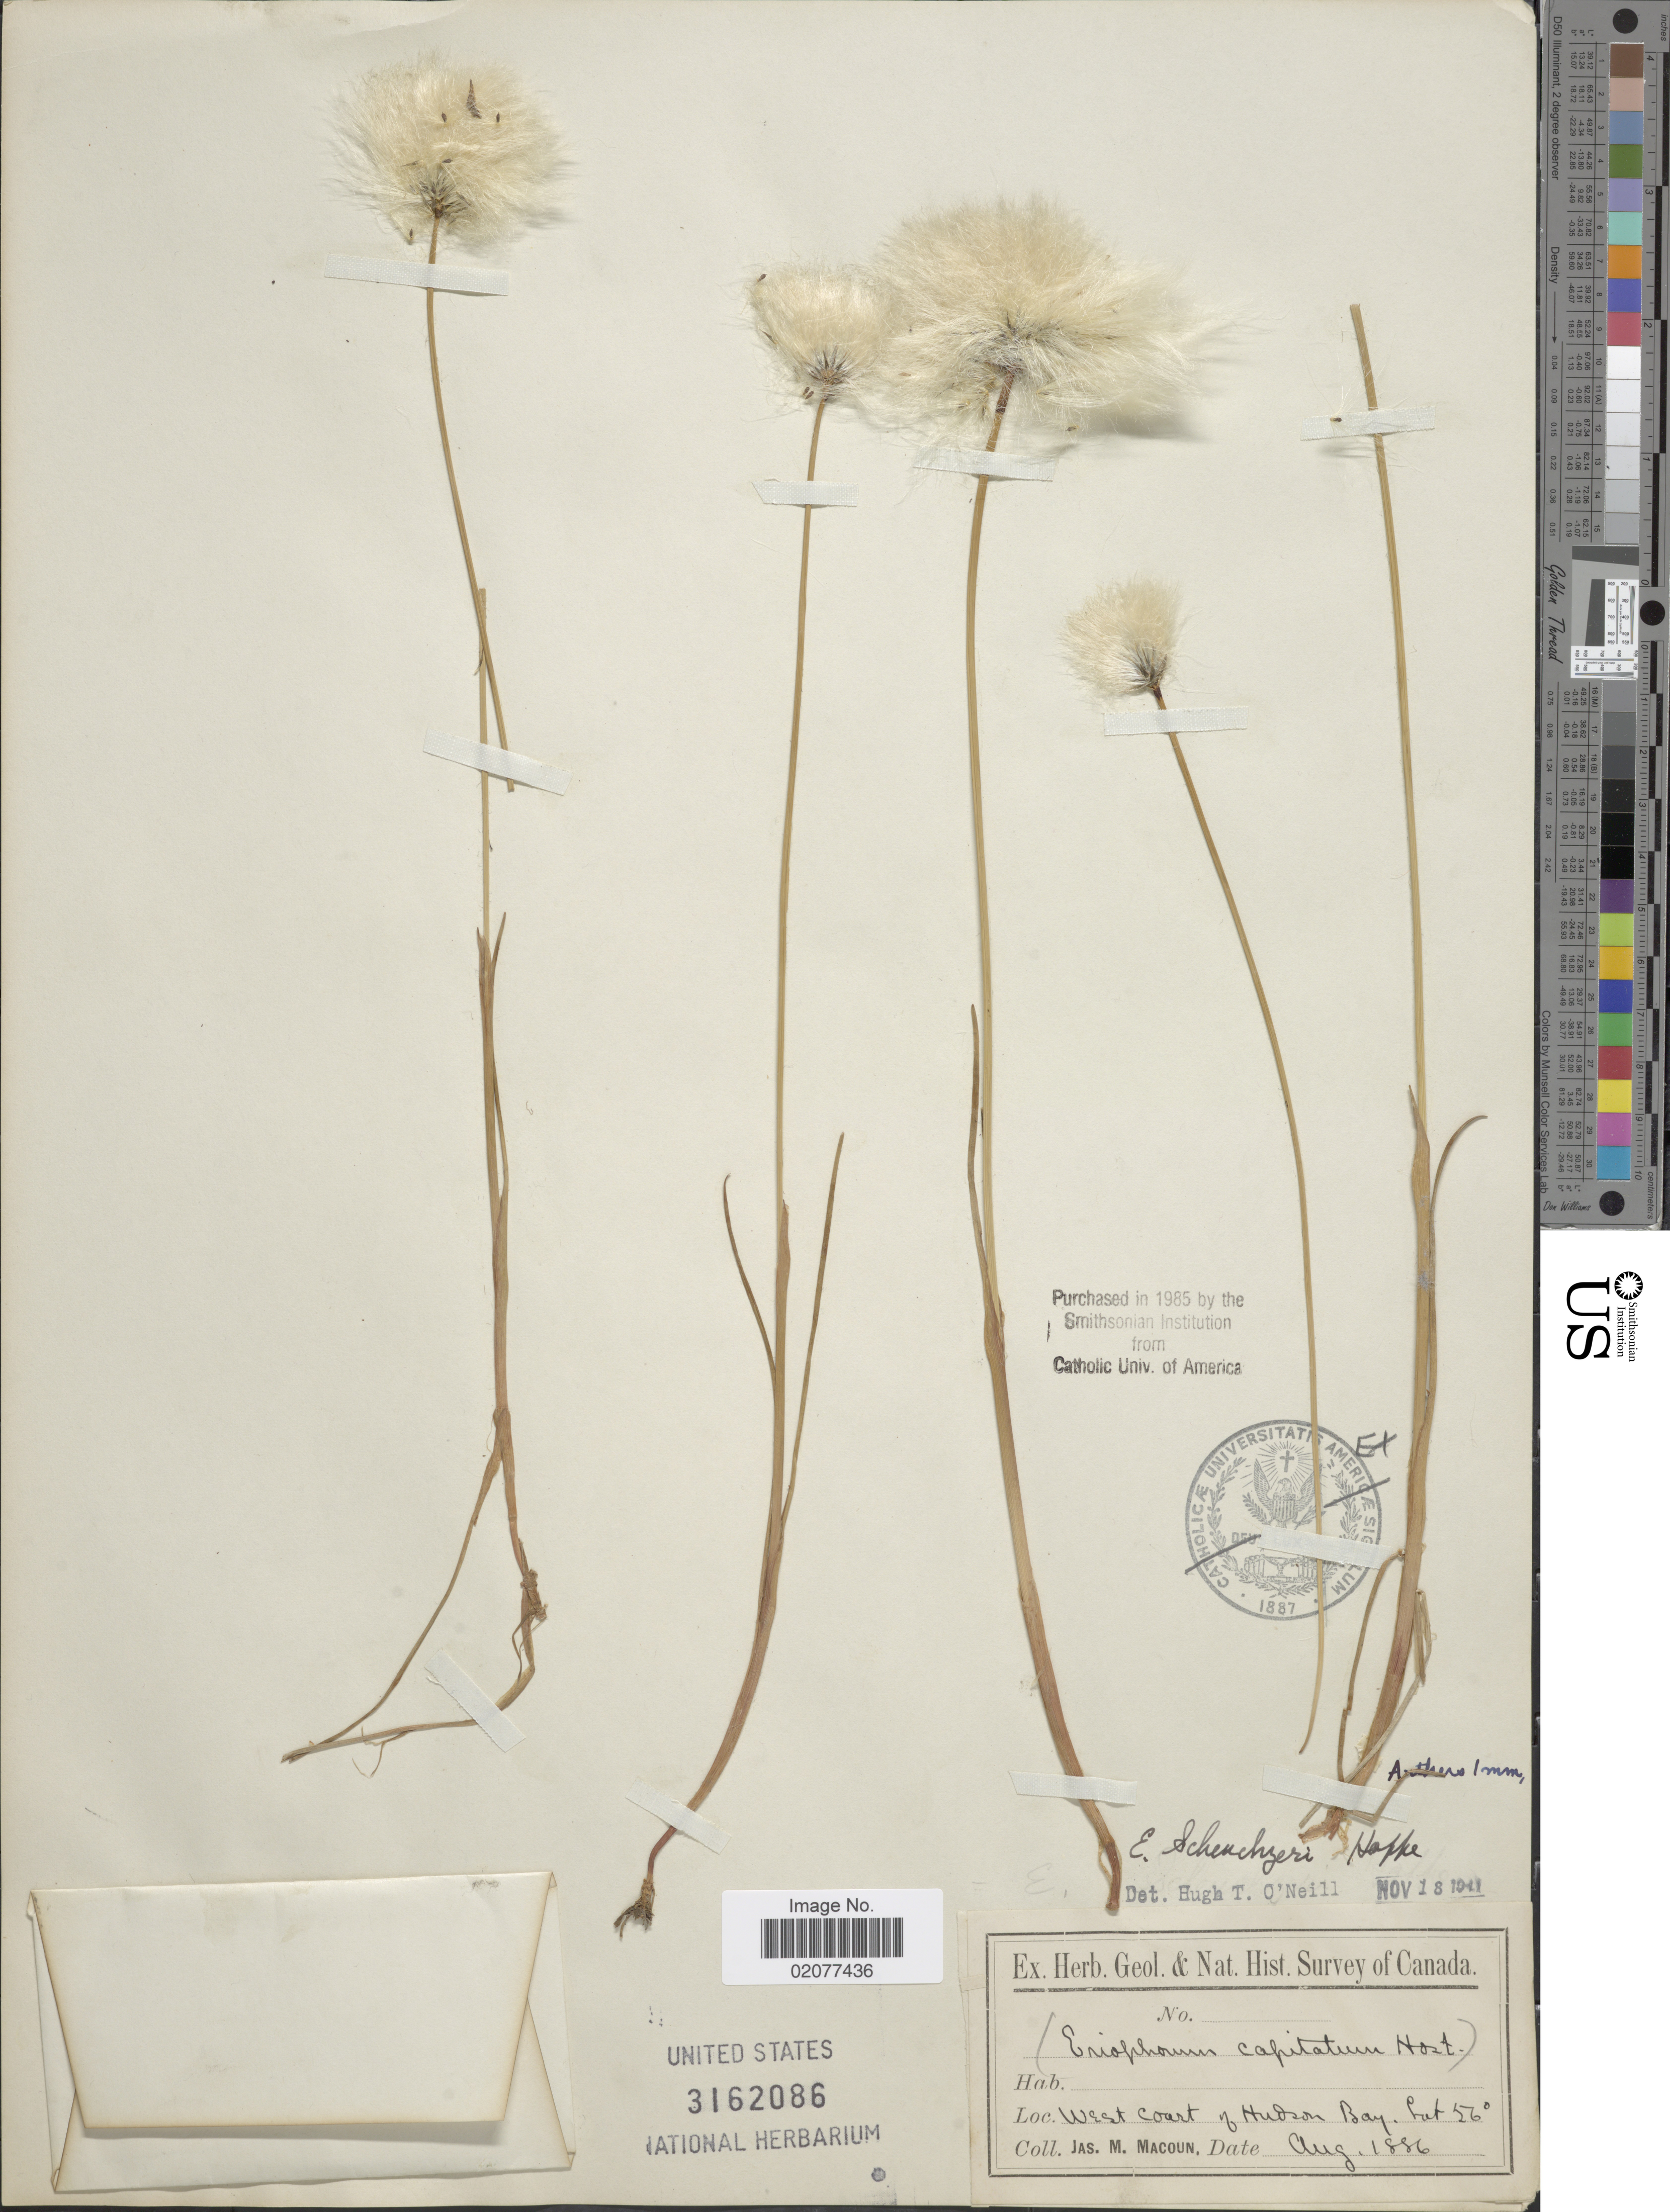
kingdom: Plantae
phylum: Tracheophyta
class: Liliopsida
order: Poales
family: Cyperaceae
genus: Eriophorum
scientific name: Eriophorum scheuchzeri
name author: Hoppe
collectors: J. M. Macoun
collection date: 1886-08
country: Canada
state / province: Manitoba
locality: West Coast of Hudson Bay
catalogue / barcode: US 3162086